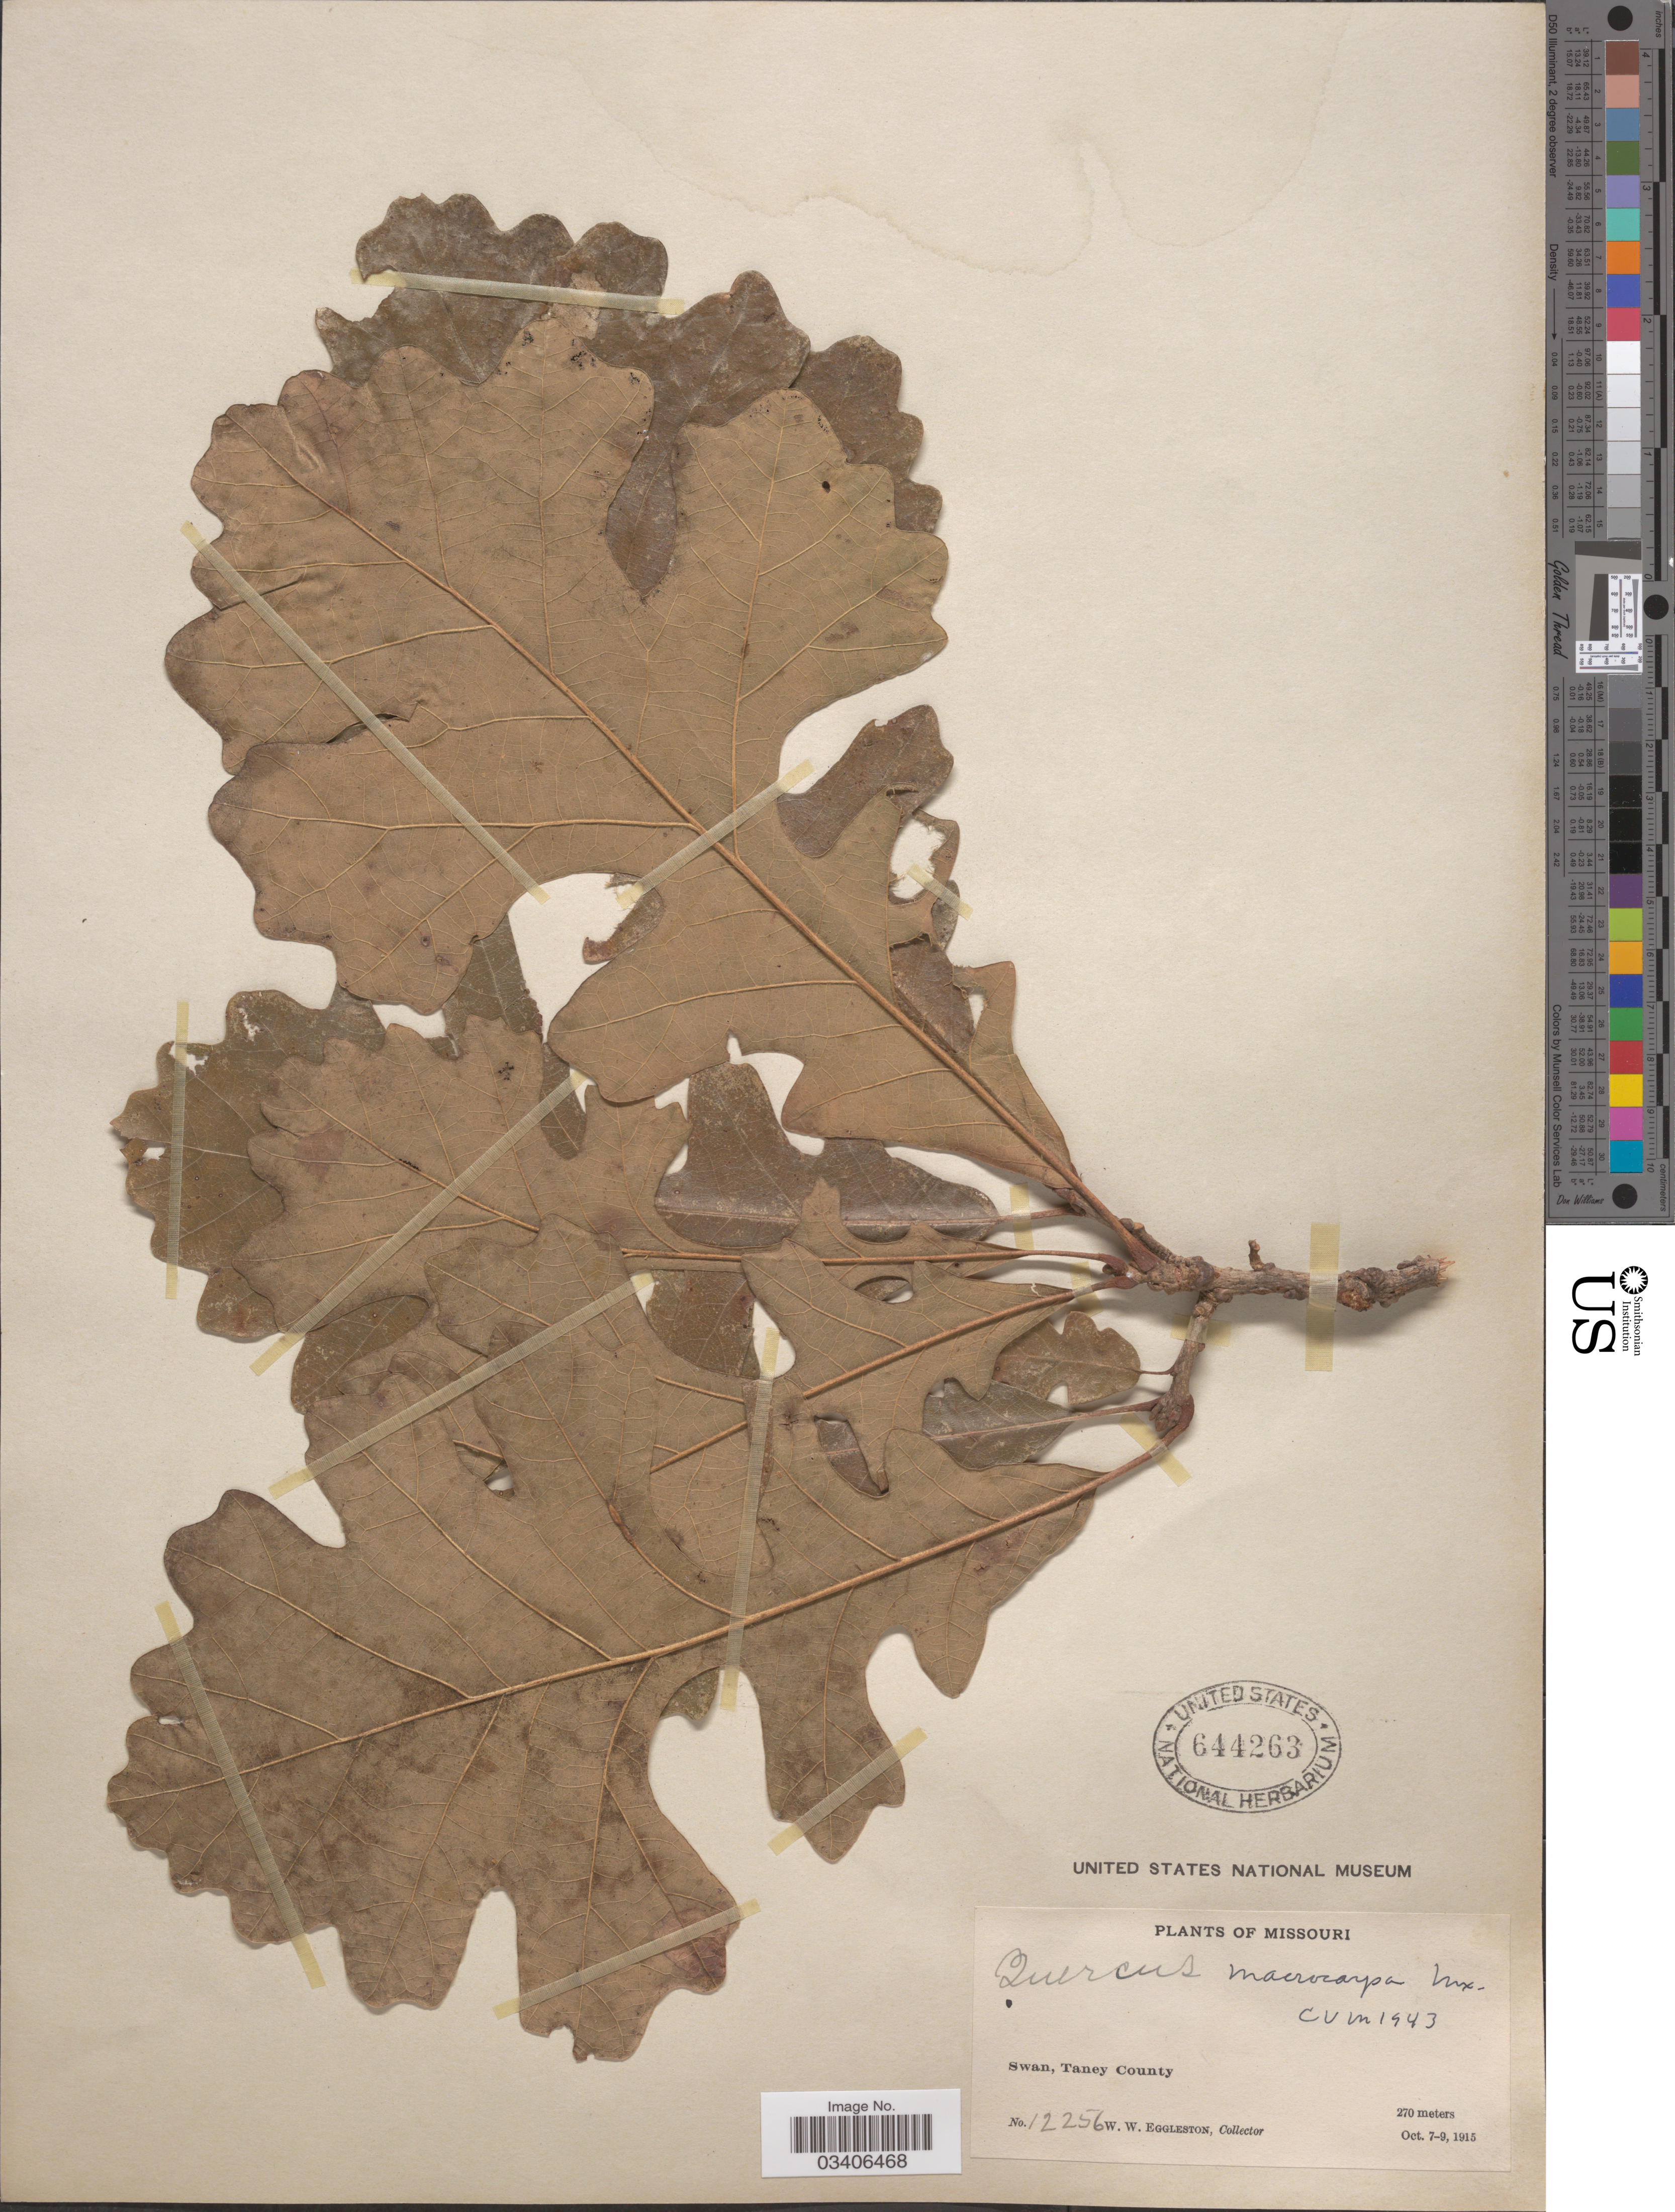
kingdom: Plantae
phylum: Tracheophyta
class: Magnoliopsida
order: Fagales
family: Fagaceae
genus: Quercus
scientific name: Quercus macrocarpa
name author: Michx.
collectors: W. W. Eggleston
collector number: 12256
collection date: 1915-10-07/1915-10-09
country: United States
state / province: Missouri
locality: Swan, Taney County.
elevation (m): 270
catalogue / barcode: US 644263